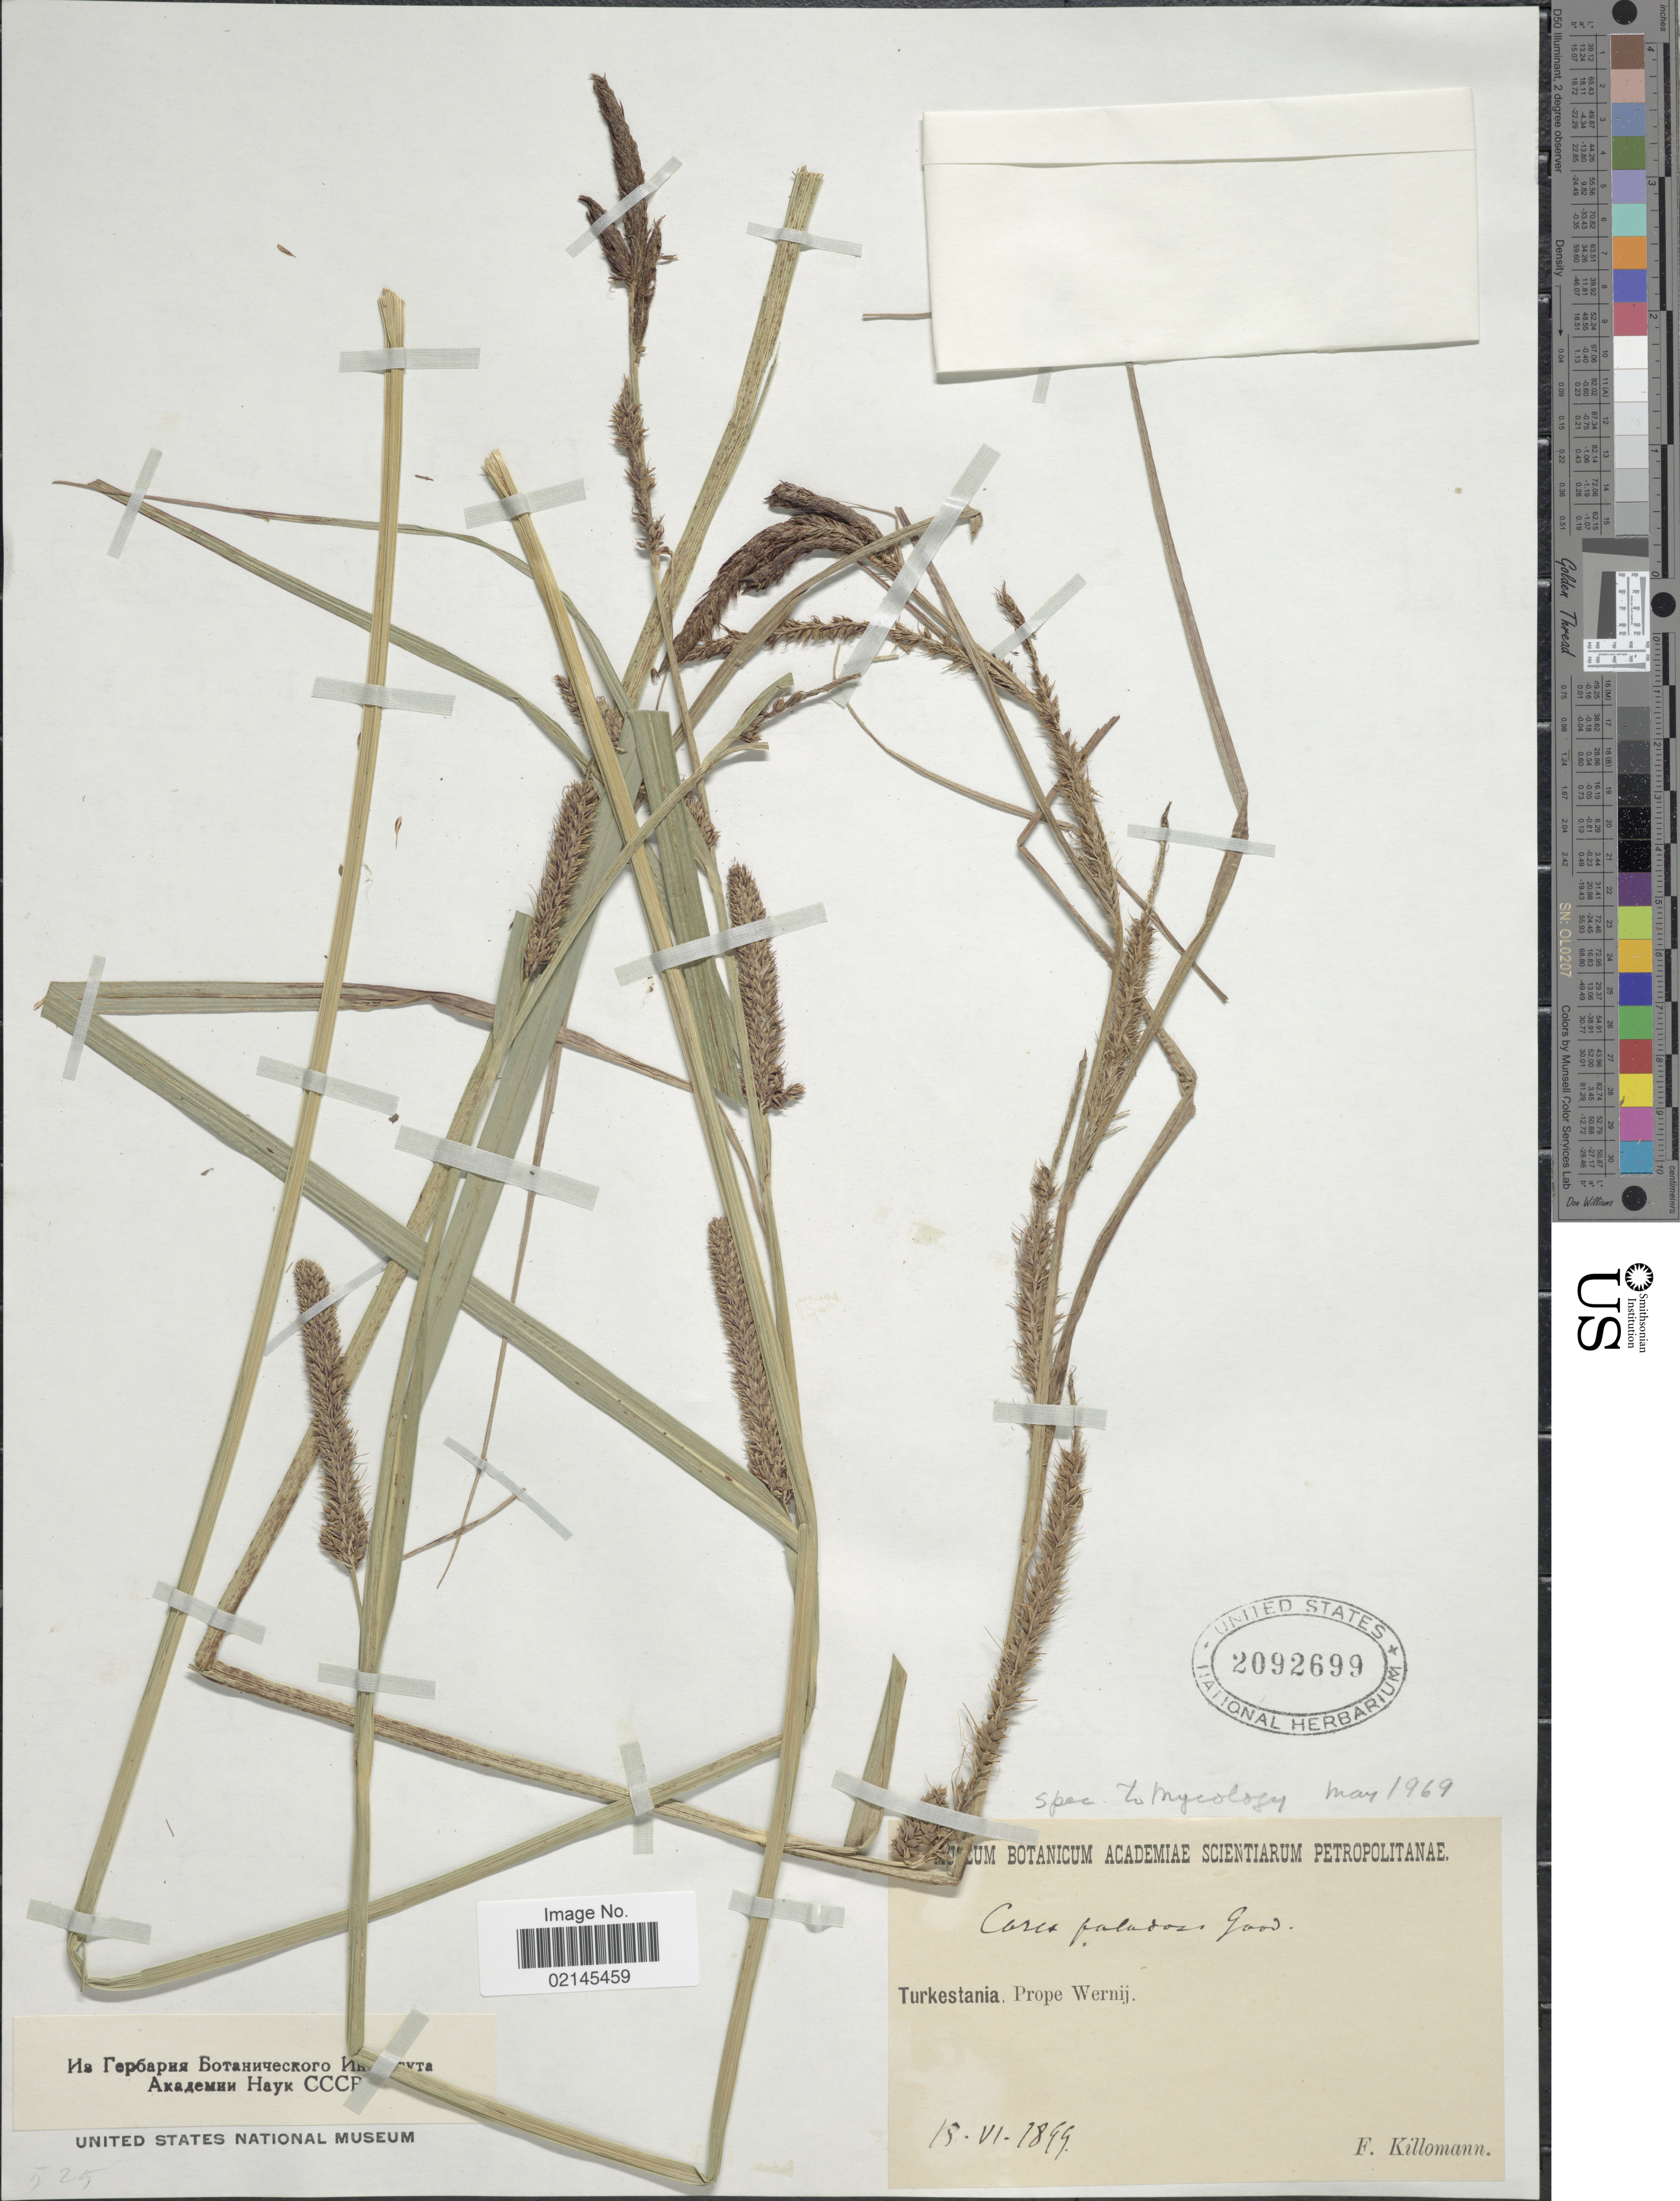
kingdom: Plantae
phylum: Tracheophyta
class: Liliopsida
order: Poales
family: Cyperaceae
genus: Carex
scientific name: Carex acutiformis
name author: Ehrh.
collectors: F. Killomann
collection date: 1899-06-15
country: Turkey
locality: Turkestania, Prope Wernij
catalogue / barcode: US 2092699